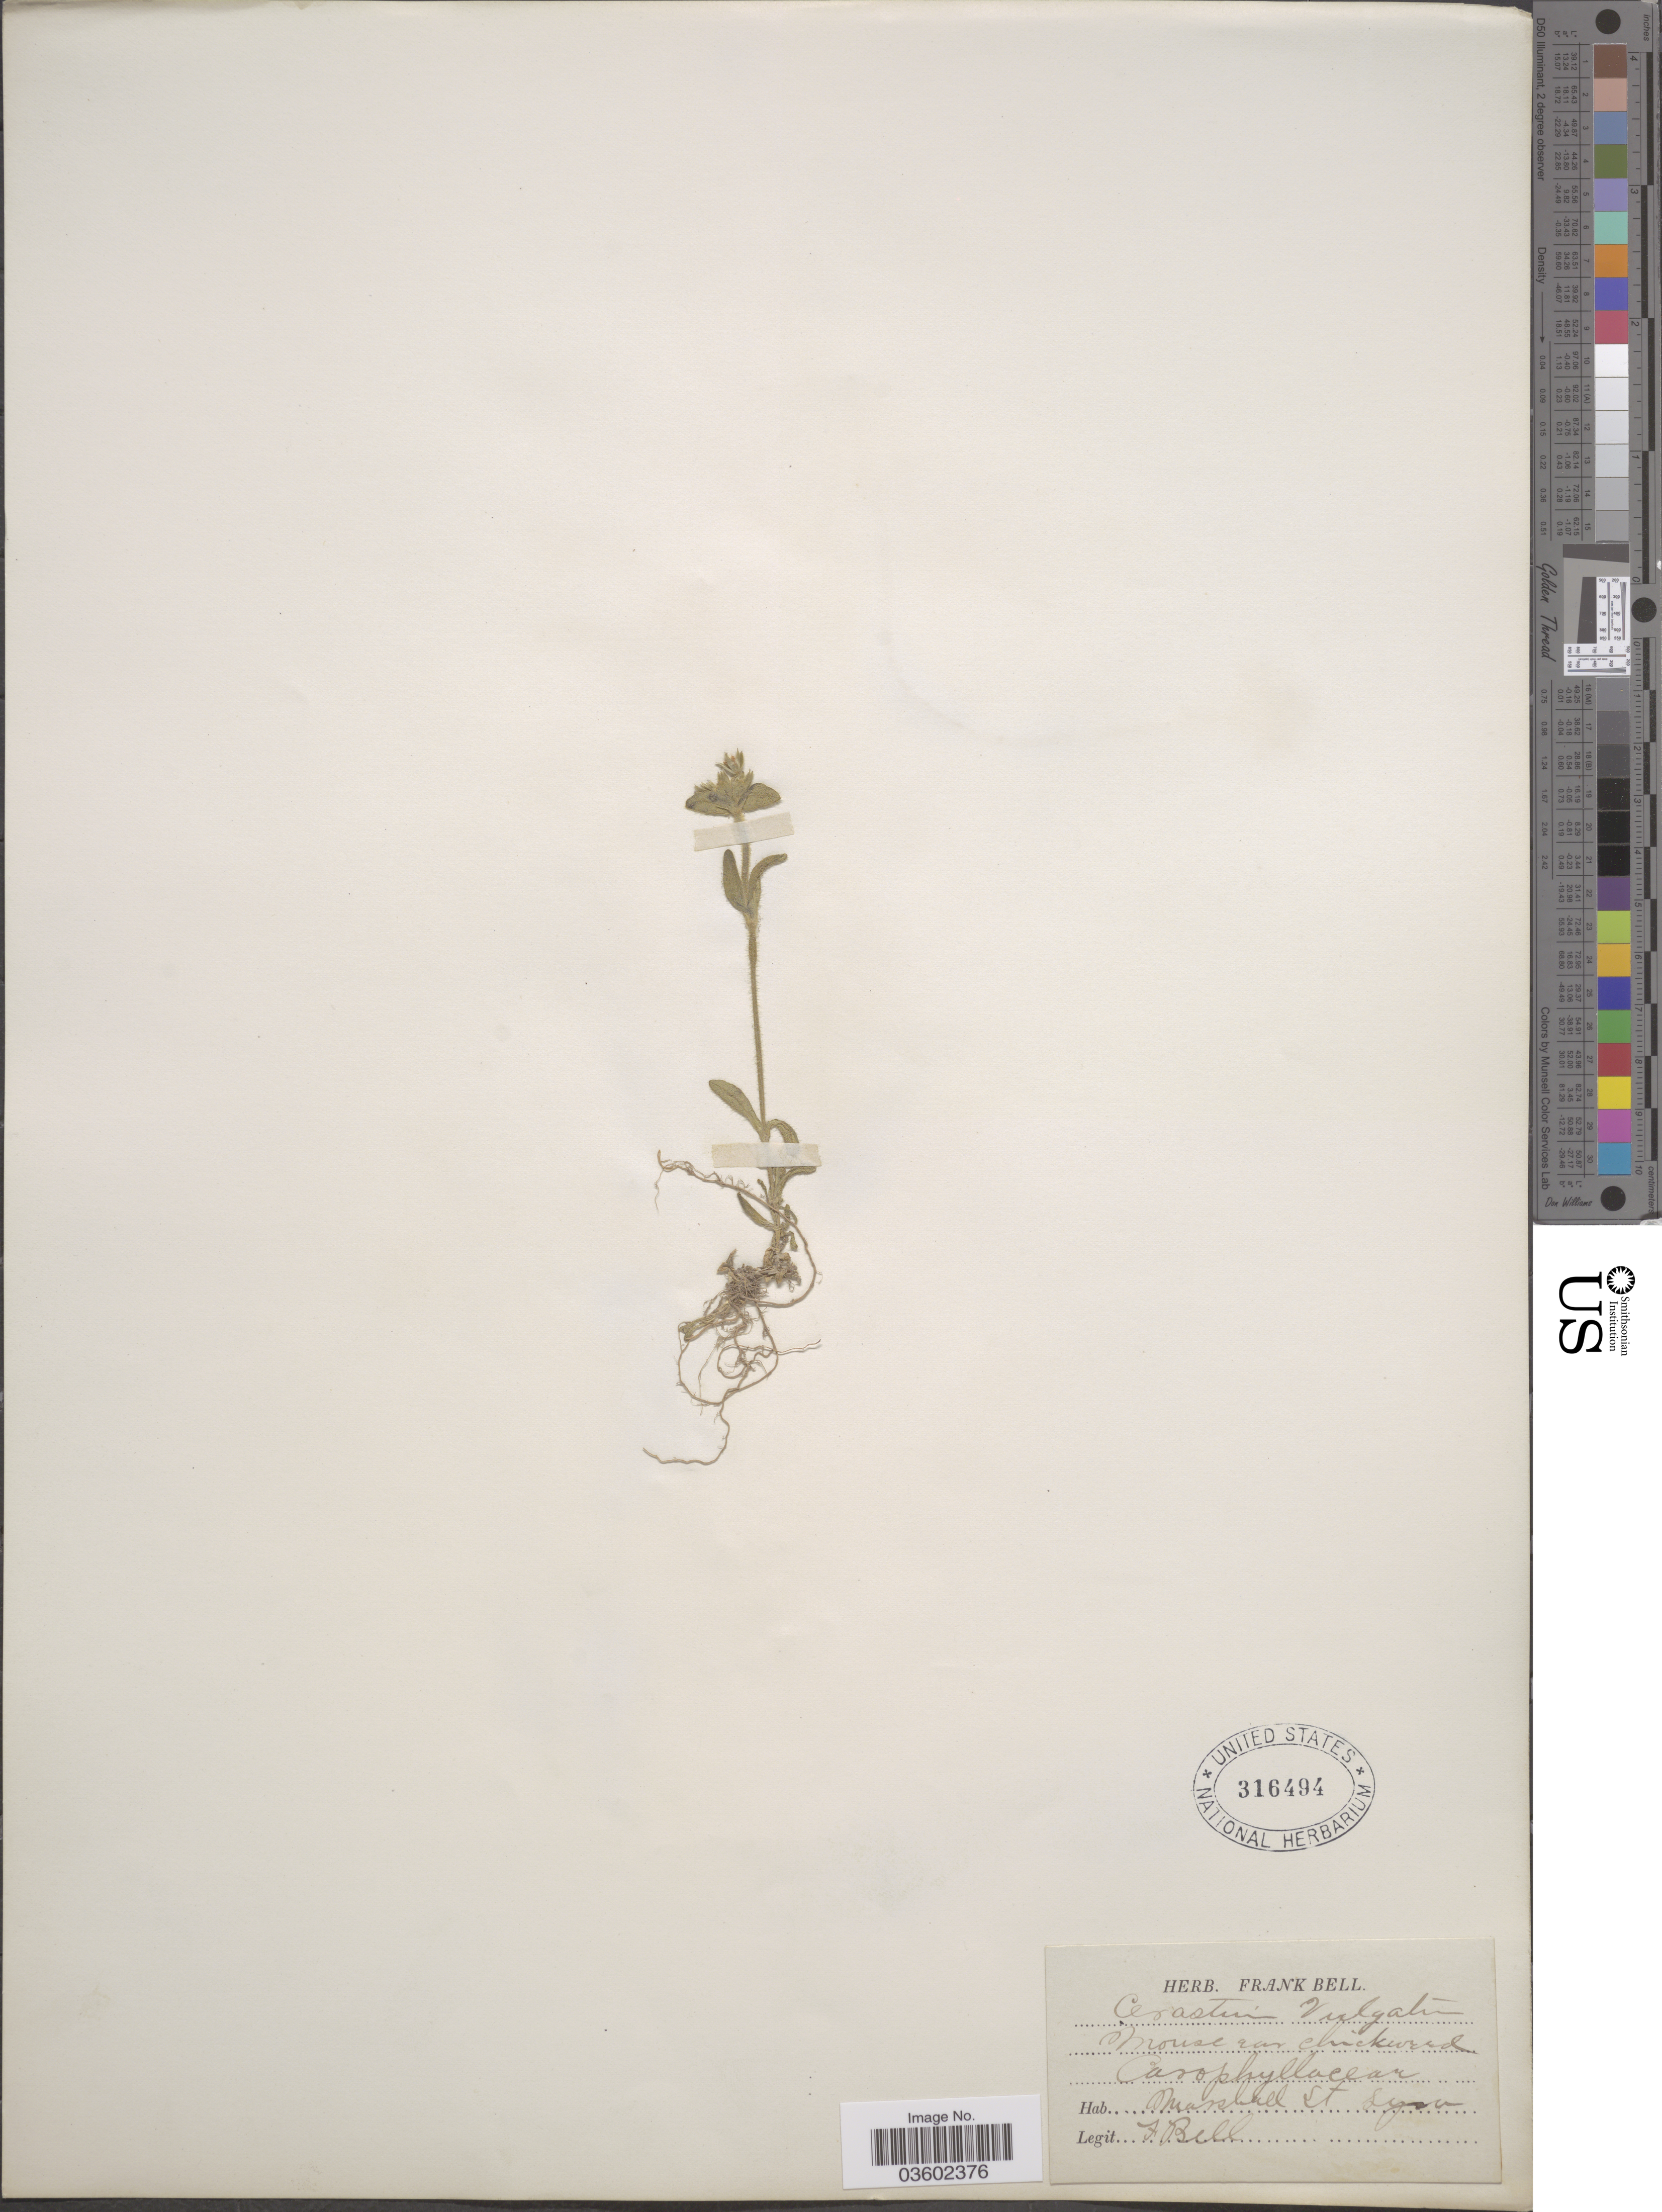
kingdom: Plantae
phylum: Tracheophyta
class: Magnoliopsida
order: Caryophyllales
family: Caryophyllaceae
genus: Cerastium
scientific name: Cerastium vulgatum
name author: L.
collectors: F. Bell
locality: Marshall St [interpreted] Lya. [interpreted]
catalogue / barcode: US 316494